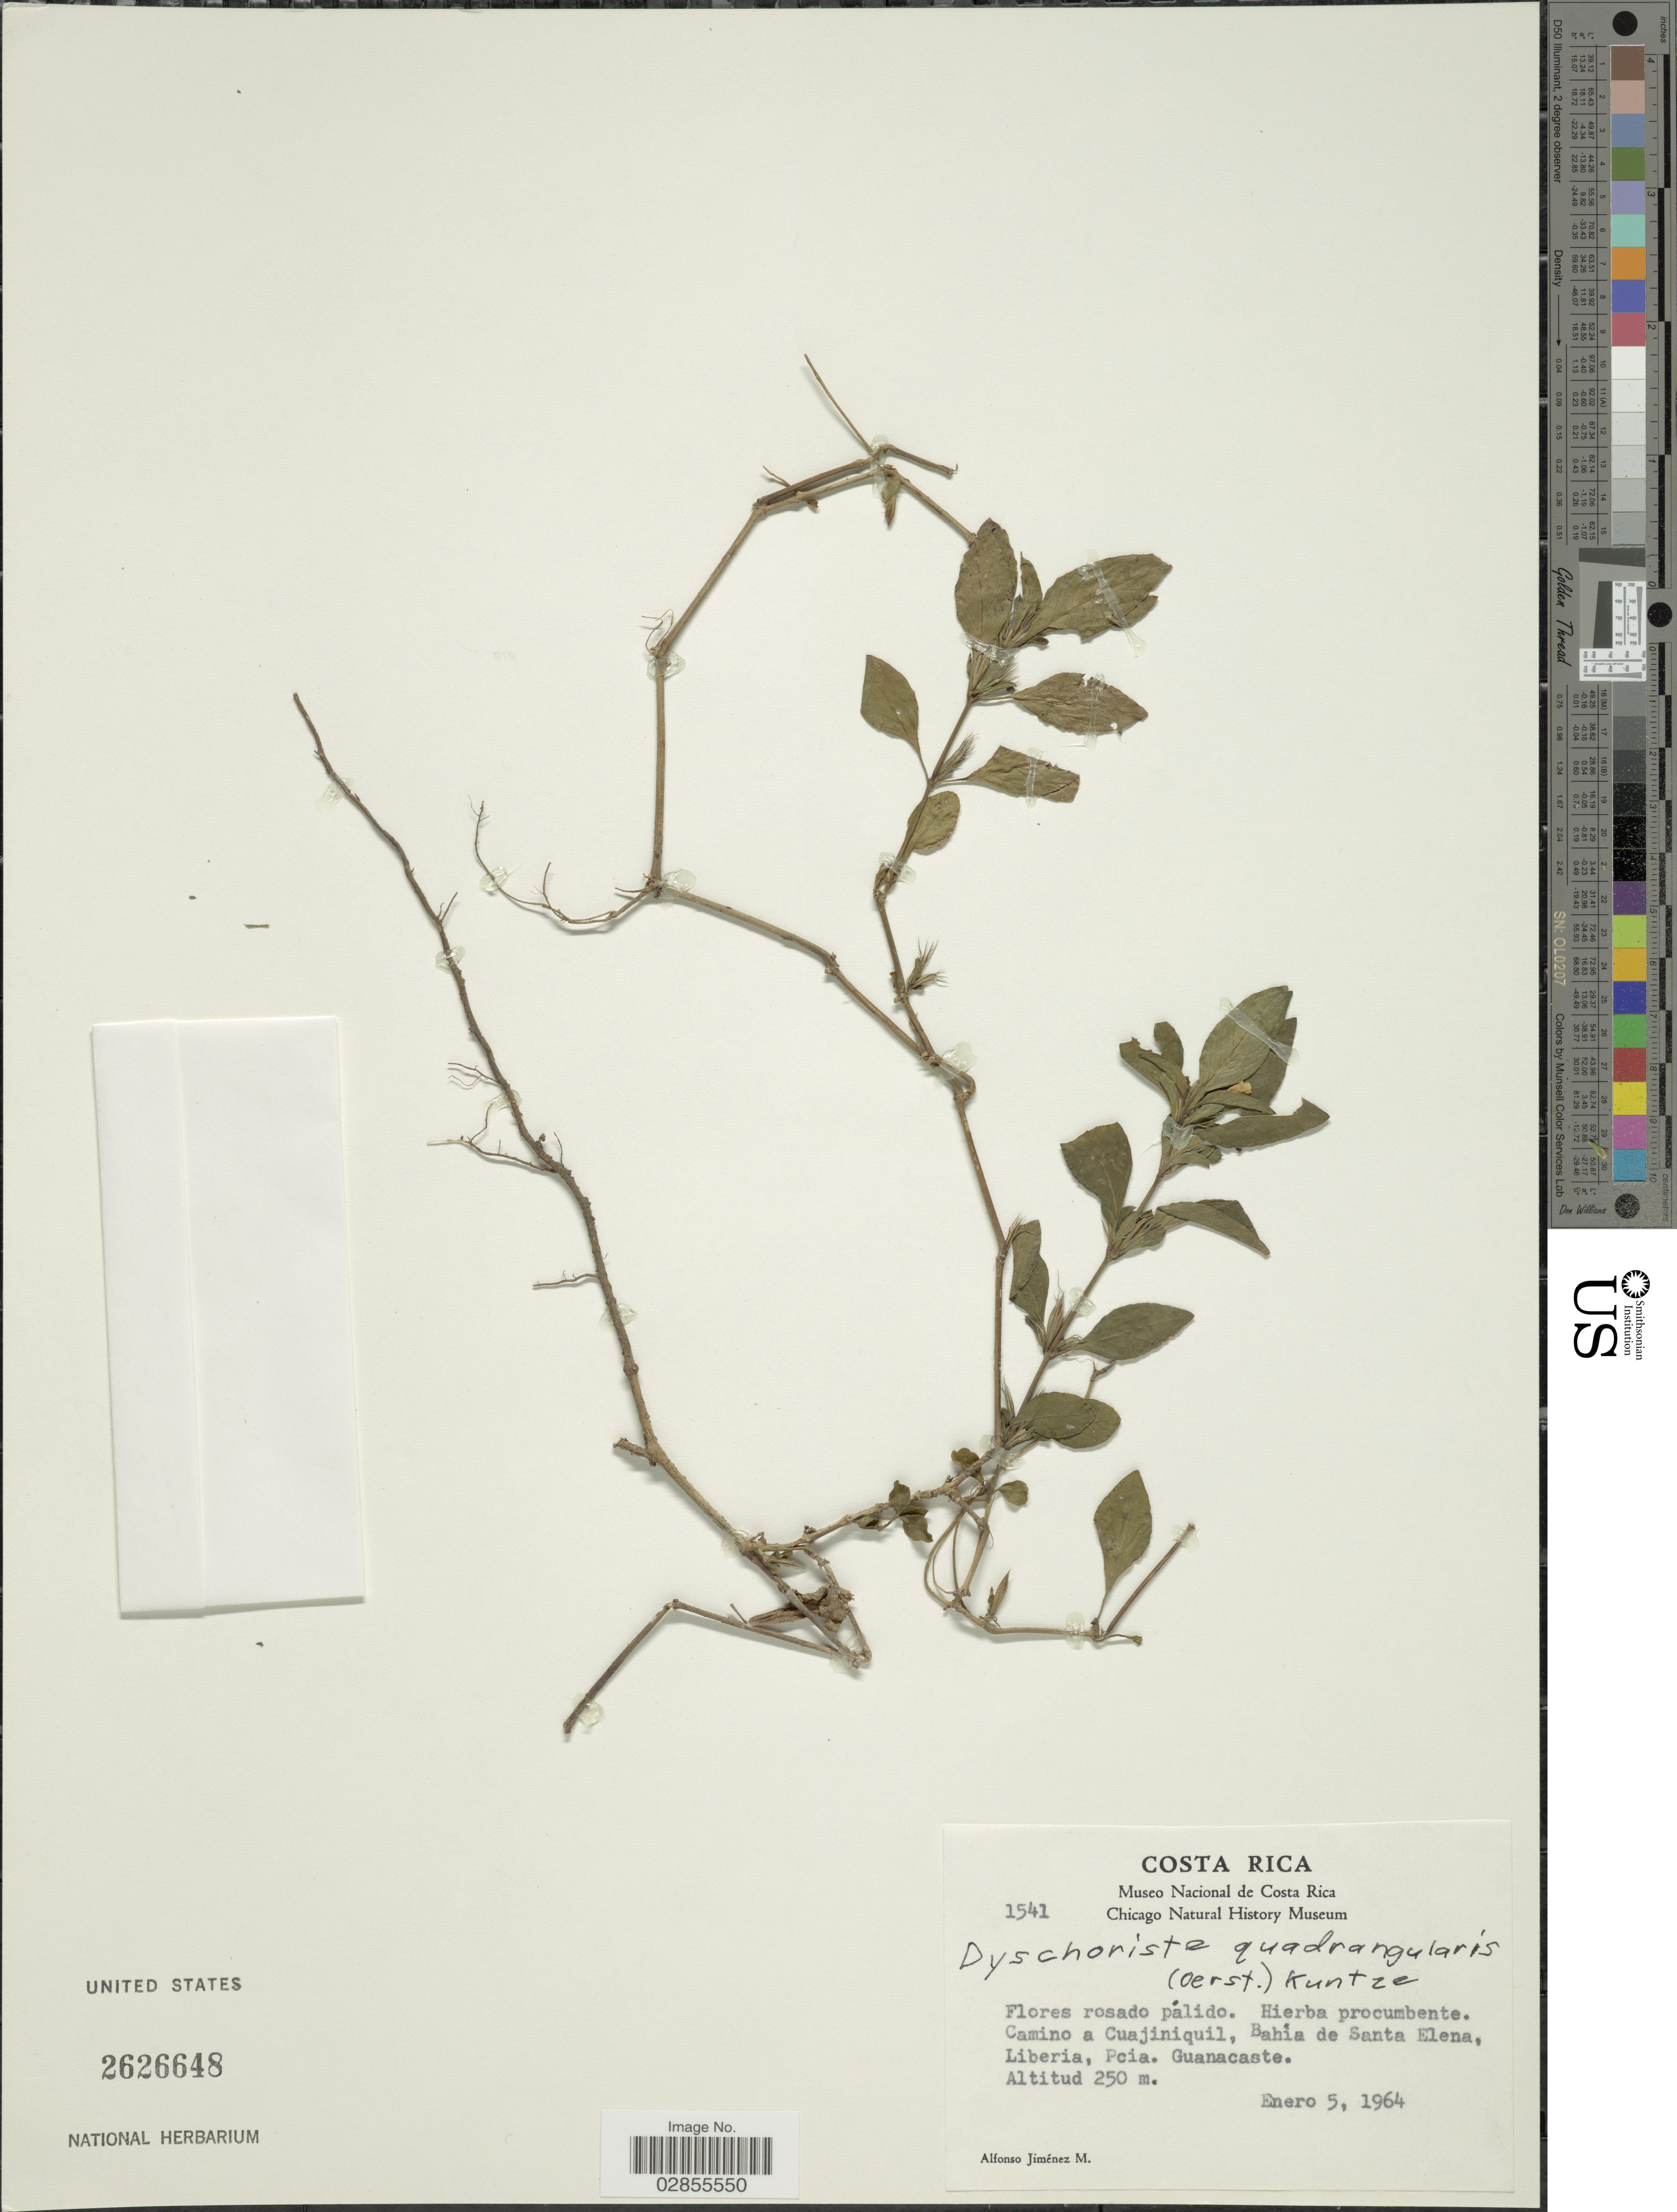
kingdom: Plantae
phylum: Tracheophyta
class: Magnoliopsida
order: Lamiales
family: Acanthaceae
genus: Dyschoriste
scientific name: Dyschoriste quadrangularis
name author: (Oerst.) Kuntze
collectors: A. Jimenez M.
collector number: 1541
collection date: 1964-01-05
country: Costa Rica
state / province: Guanacaste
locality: Camino a Cuajiniquil, Bahia de Santa Elena, Liberia, Pcia.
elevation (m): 250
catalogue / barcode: US 2626648